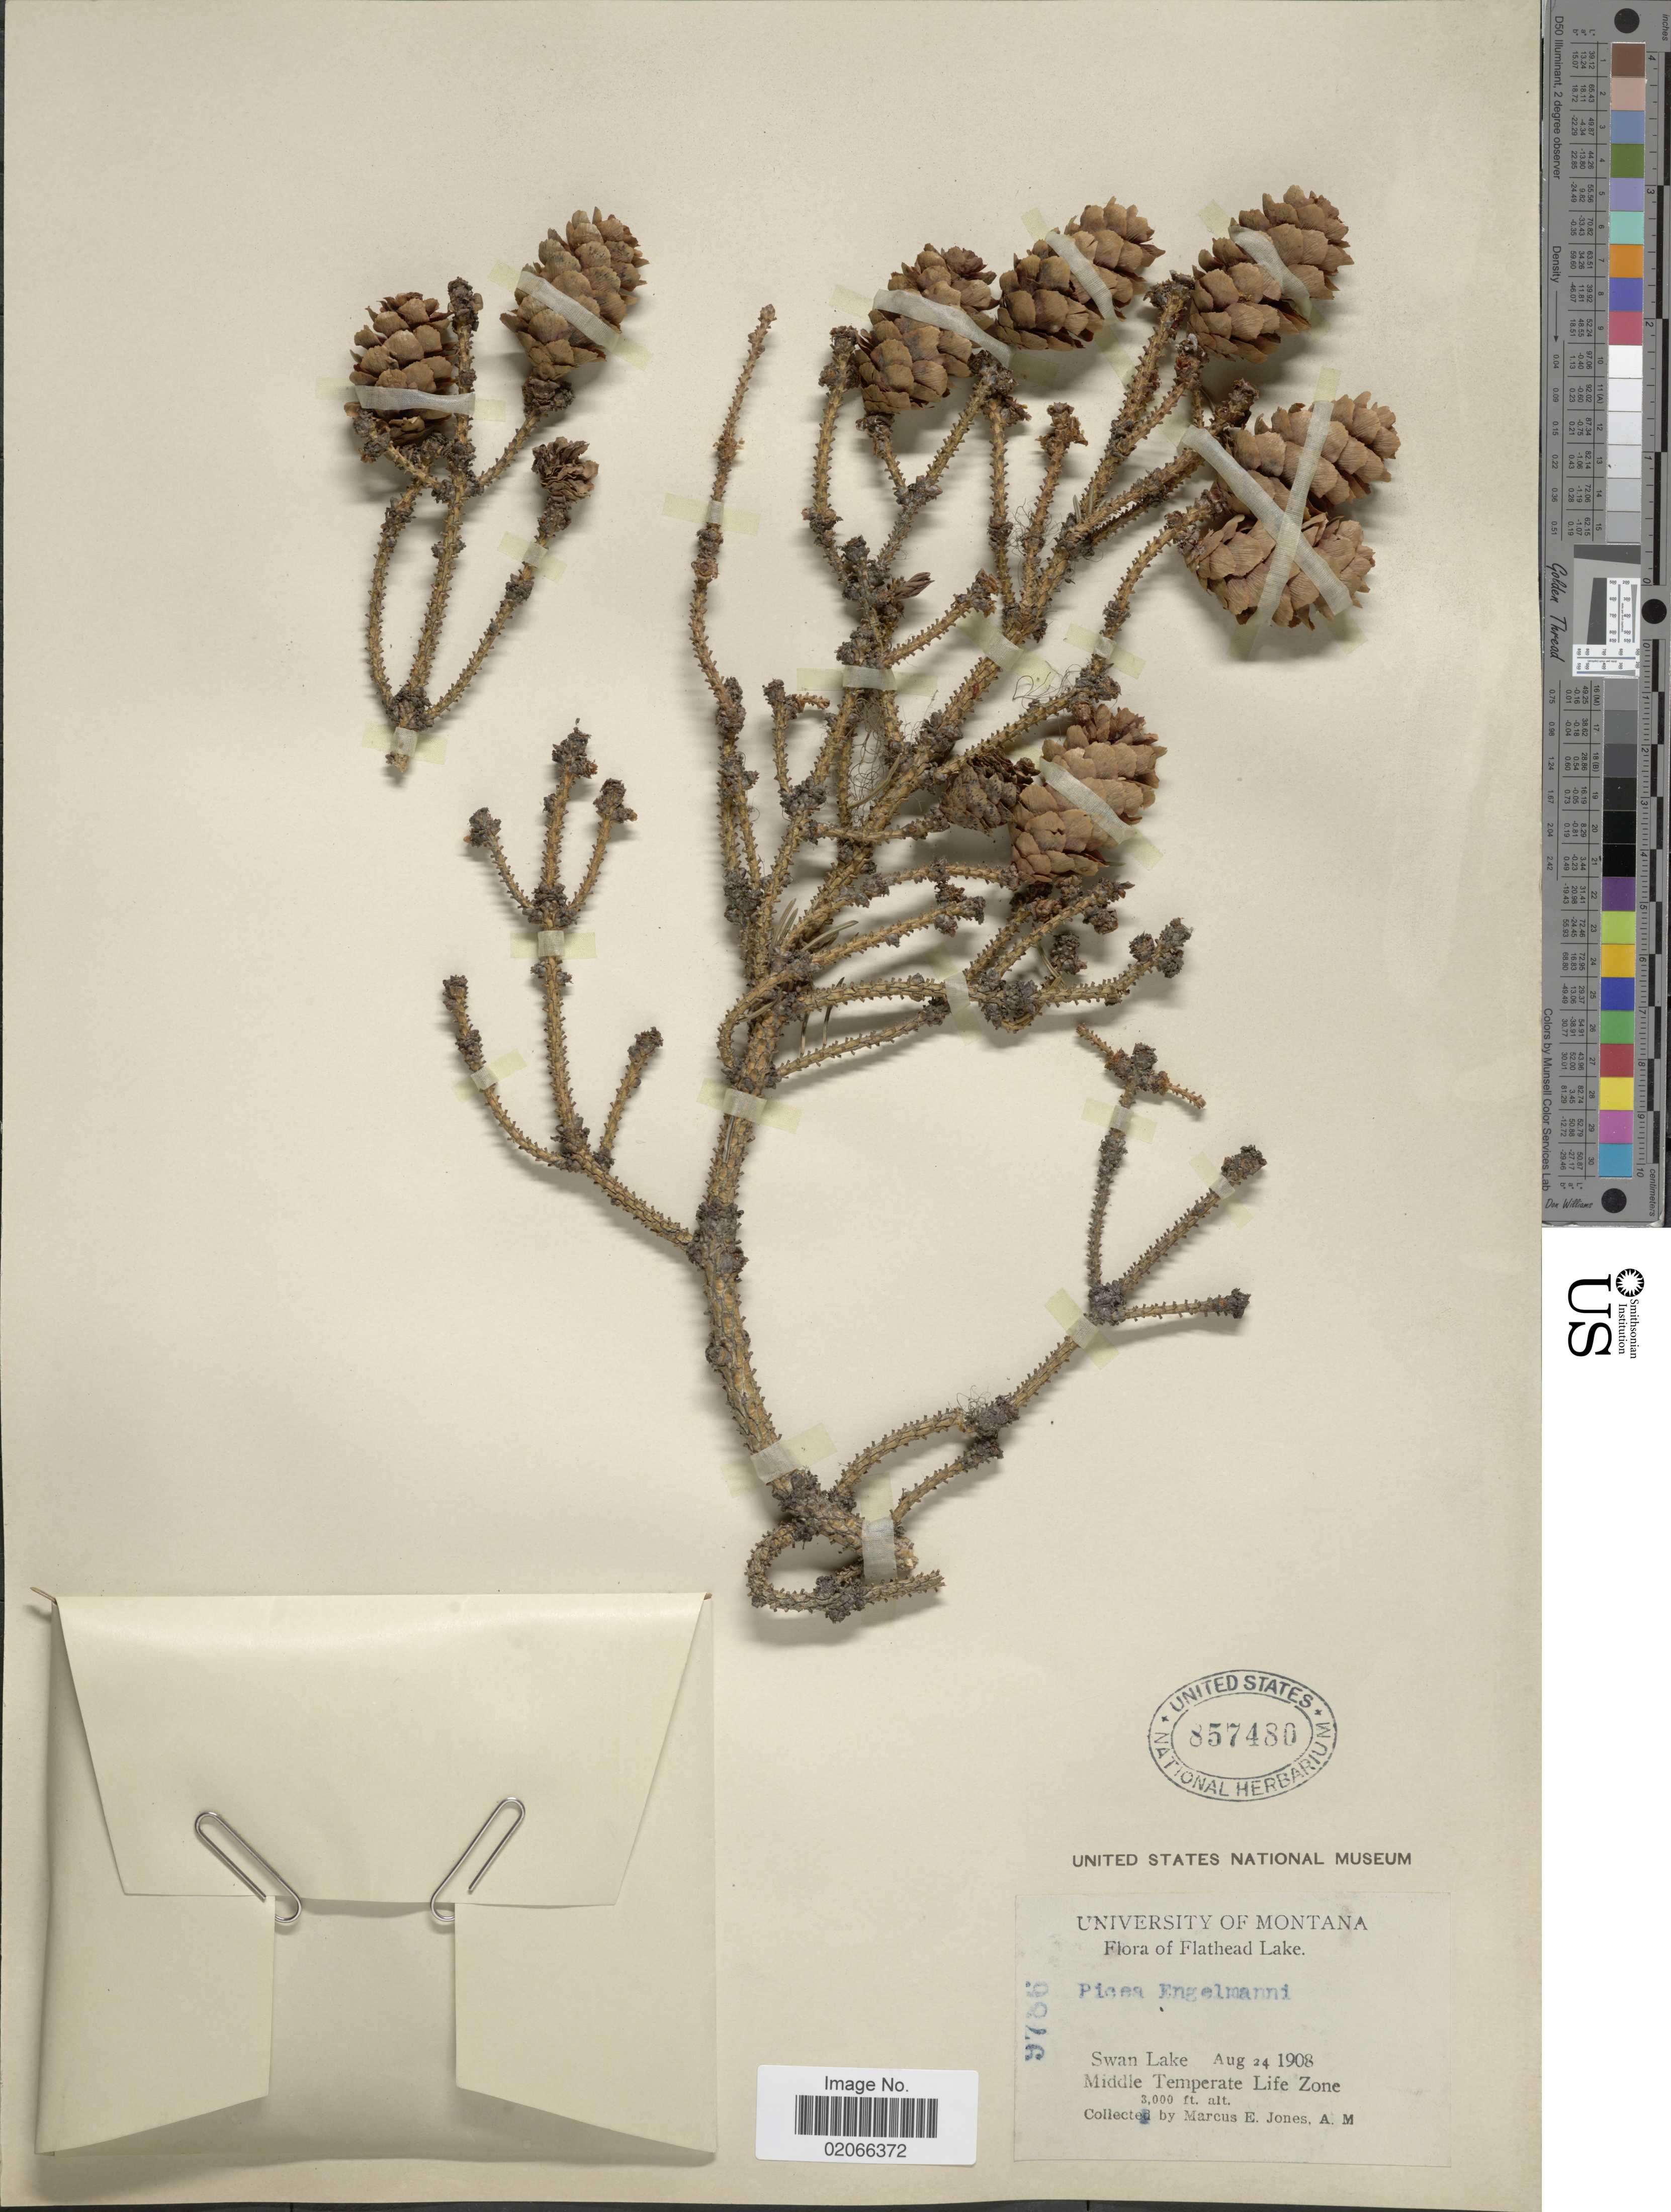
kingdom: Plantae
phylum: Tracheophyta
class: Pinopsida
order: Pinales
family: Pinaceae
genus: Picea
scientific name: Picea engelmannii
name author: Parry ex Engelm.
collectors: M. E. Jones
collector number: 3786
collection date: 1908-08-24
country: United States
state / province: Montana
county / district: Lake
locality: Flathead Lake, Swan Lake, Middle Temperature Zone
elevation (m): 914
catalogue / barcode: US 857480